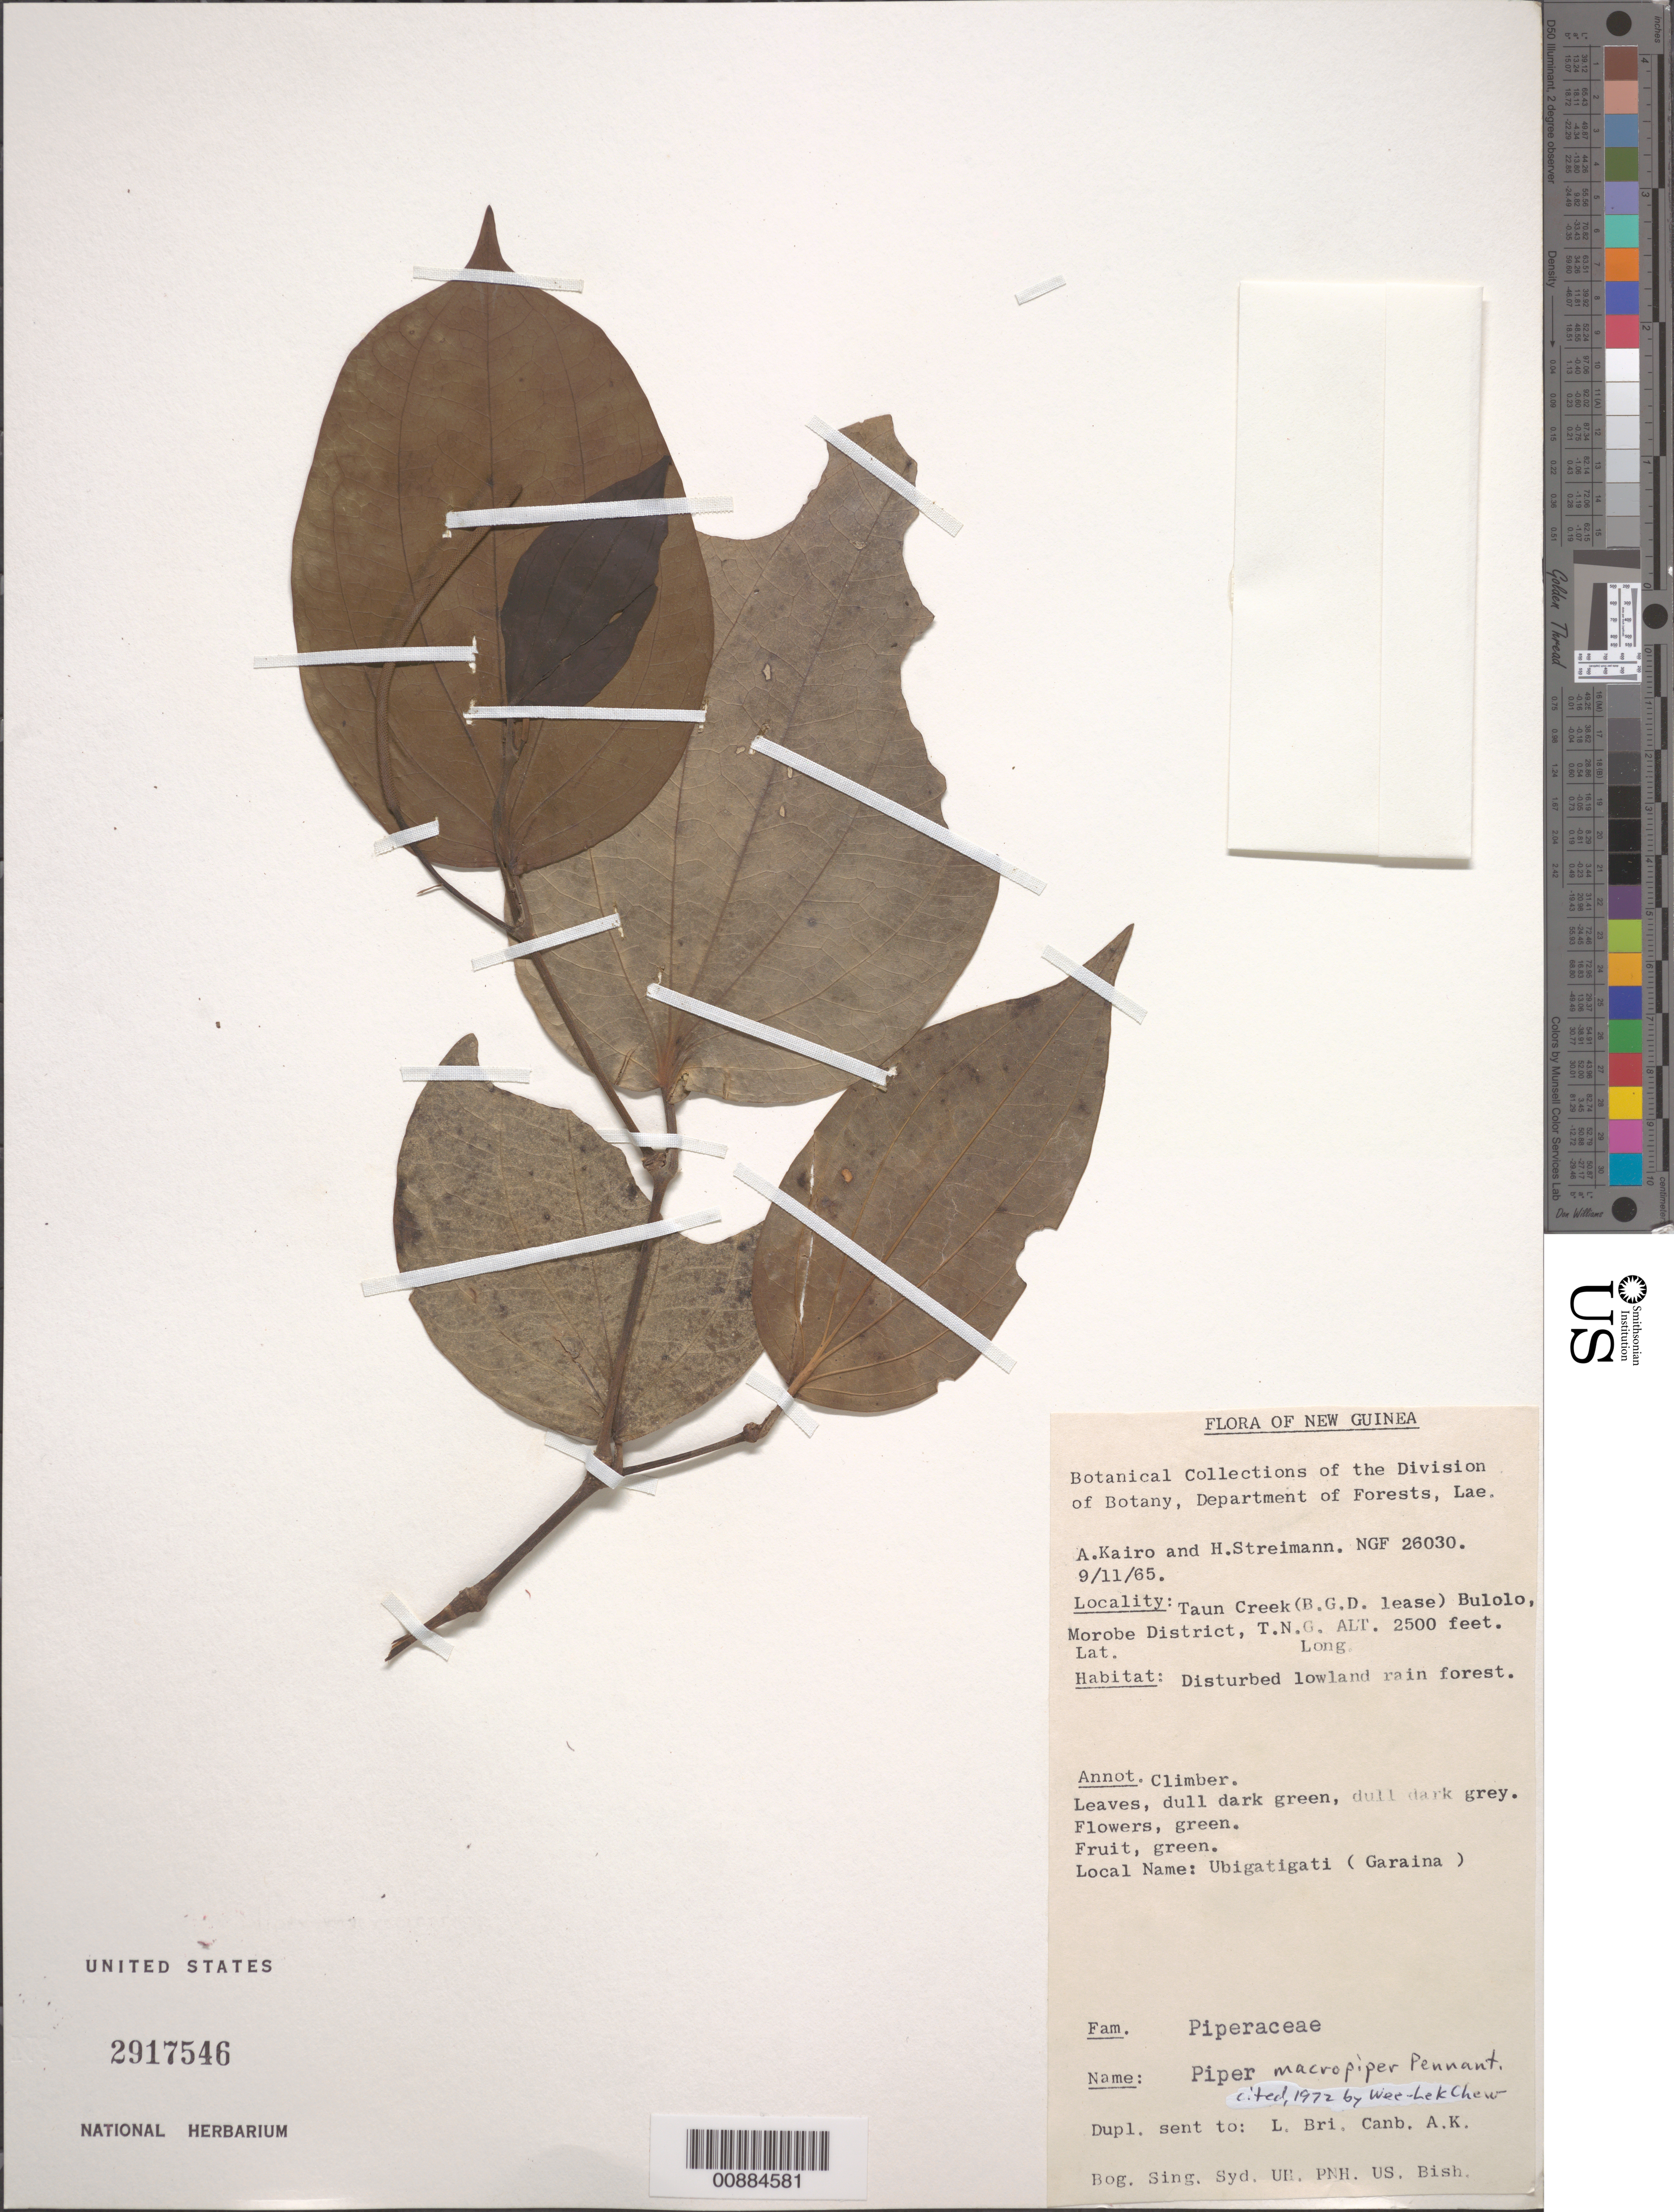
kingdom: Plantae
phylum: Tracheophyta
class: Magnoliopsida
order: Piperales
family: Piperaceae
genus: Piper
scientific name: Piper macropiper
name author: Pennant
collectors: A. Kairo & H. Streimann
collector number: NGF 26030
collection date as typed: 11 Sep 1965 or 09 Nov 1965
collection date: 1965-09-11 or 1965-11-09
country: Papua New Guinea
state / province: Morobe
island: New Guinea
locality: Taun Creek (B.G.D. lease) Bulolo, T.N.G.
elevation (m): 762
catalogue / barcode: US 2917546